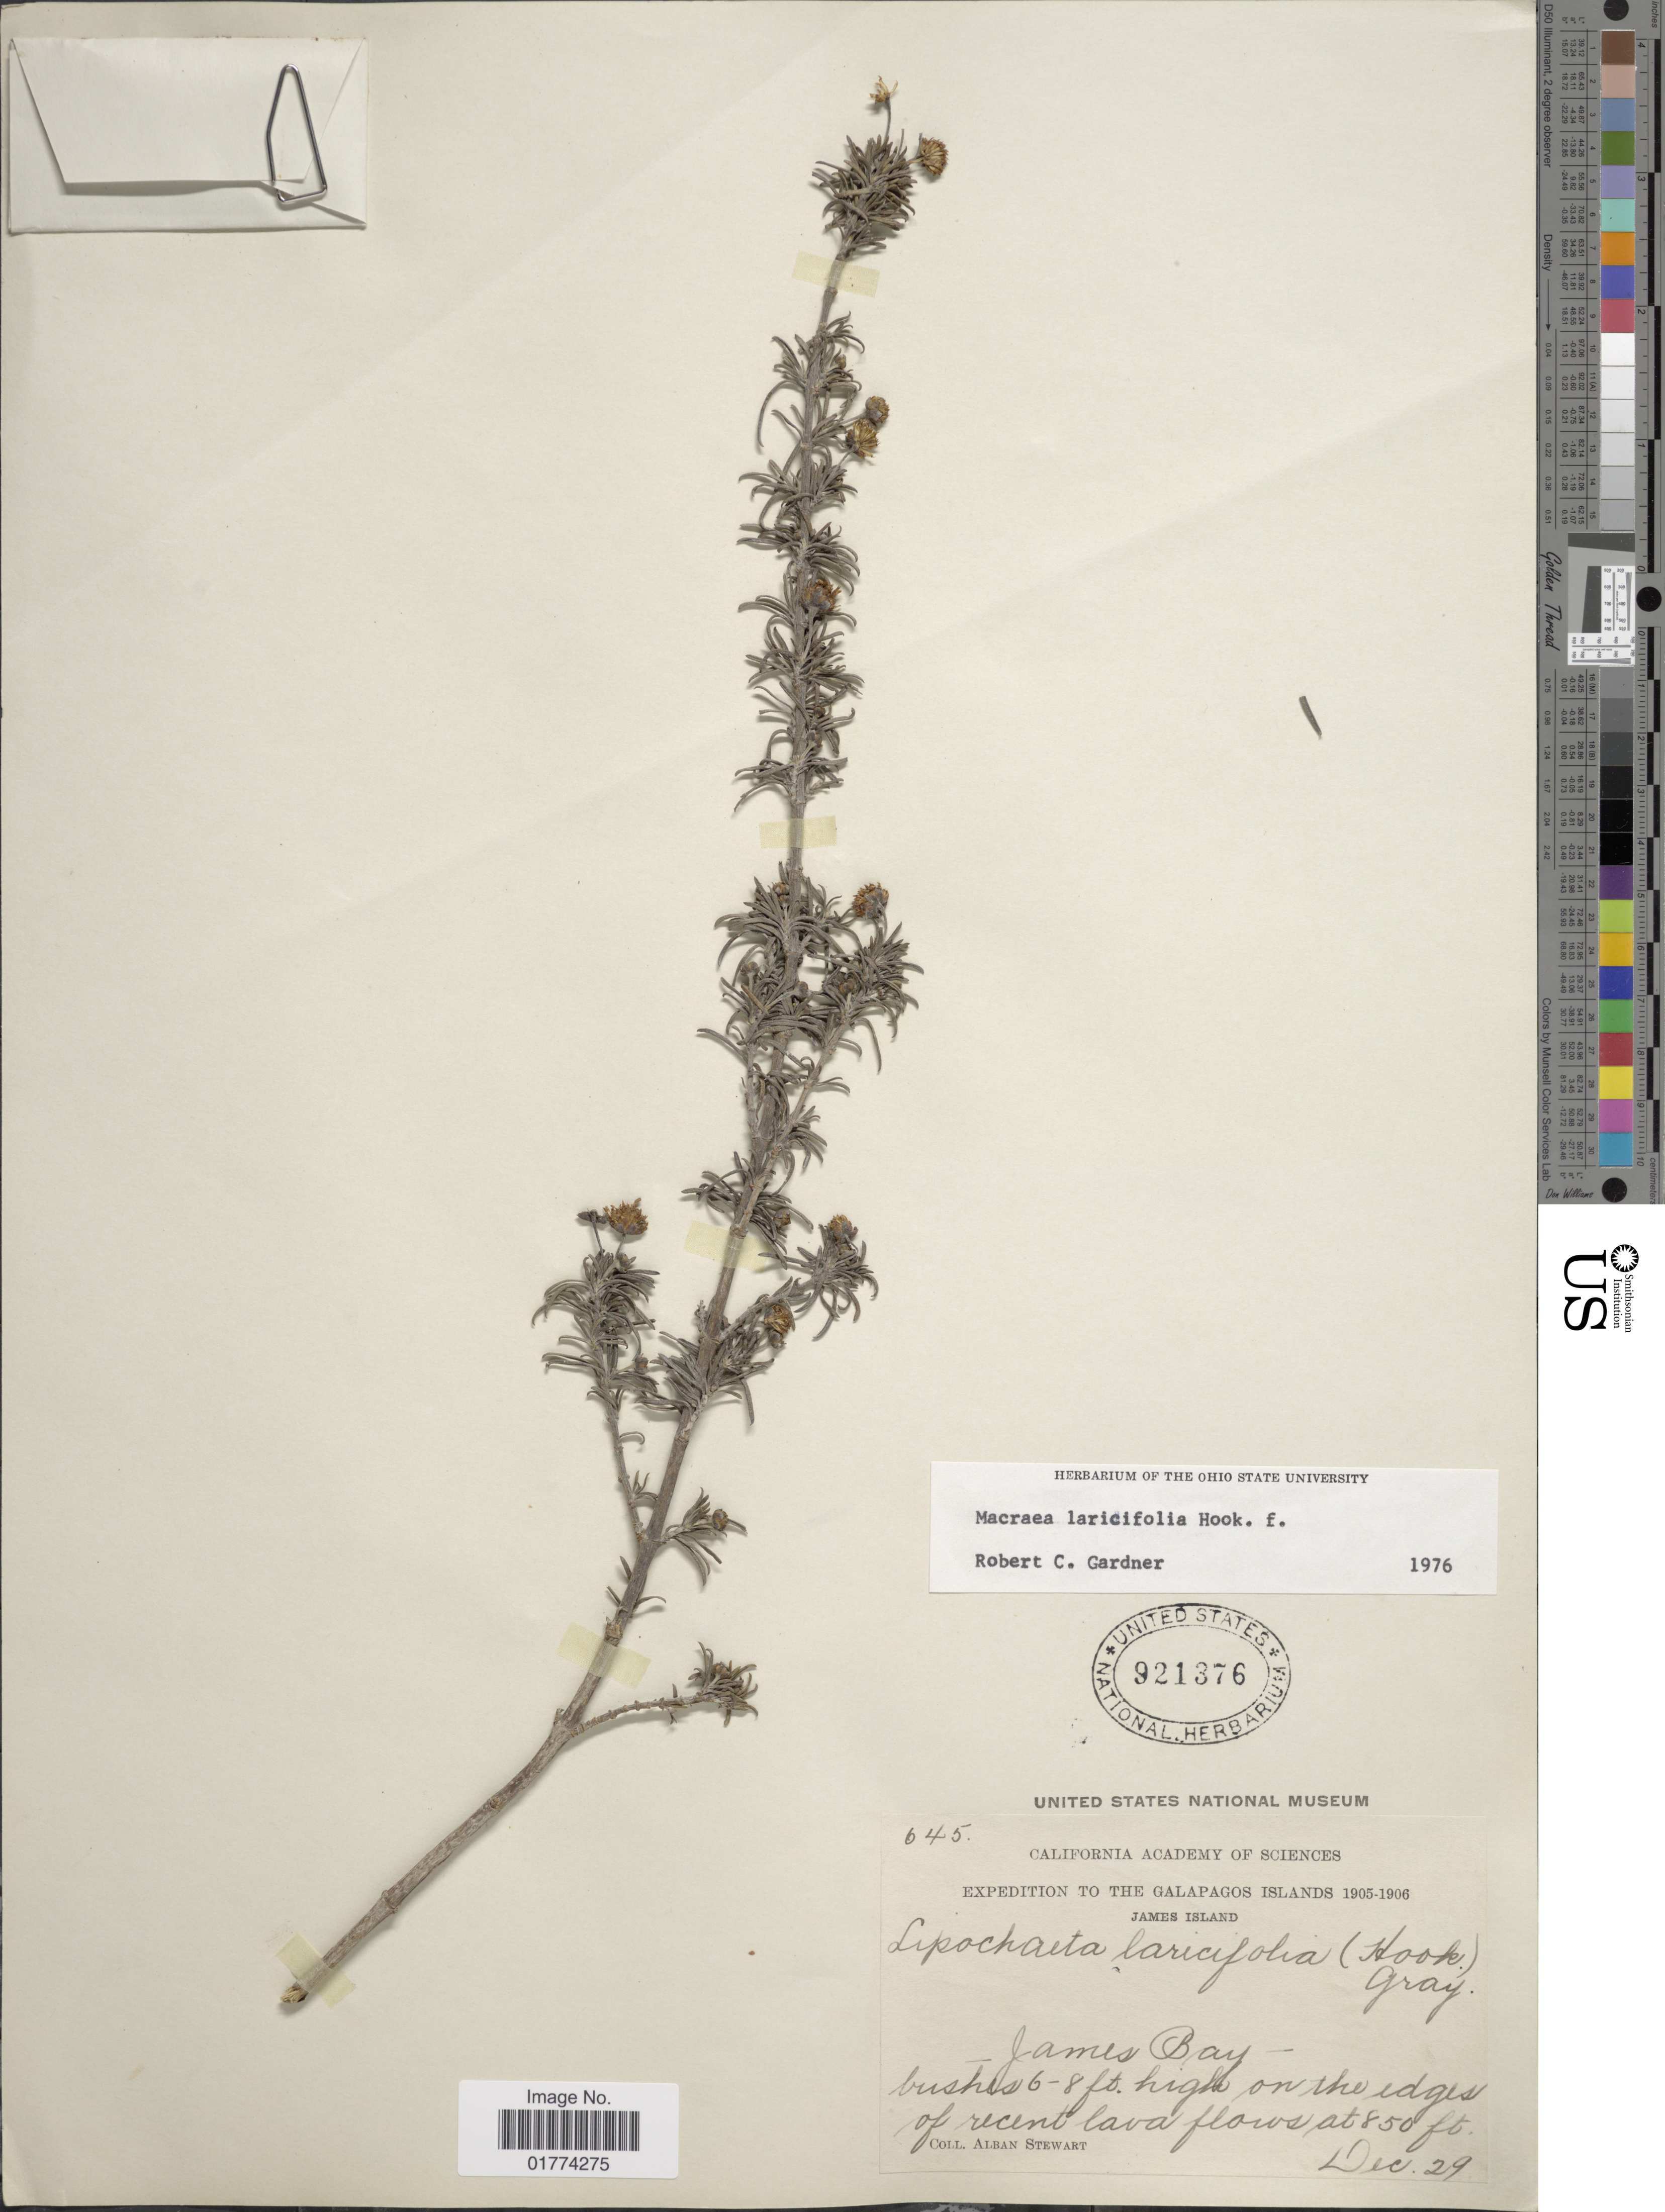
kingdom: Plantae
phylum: Tracheophyta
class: Magnoliopsida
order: Asterales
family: Asteraceae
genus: Macraea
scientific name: Macraea laricifolia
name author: Hook. f.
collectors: A. Stewart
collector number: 645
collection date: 1905-12-29/1906-12-29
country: Ecuador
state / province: Colón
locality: Galapagos Islands, James Island. James Bay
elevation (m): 259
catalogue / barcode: US 921376